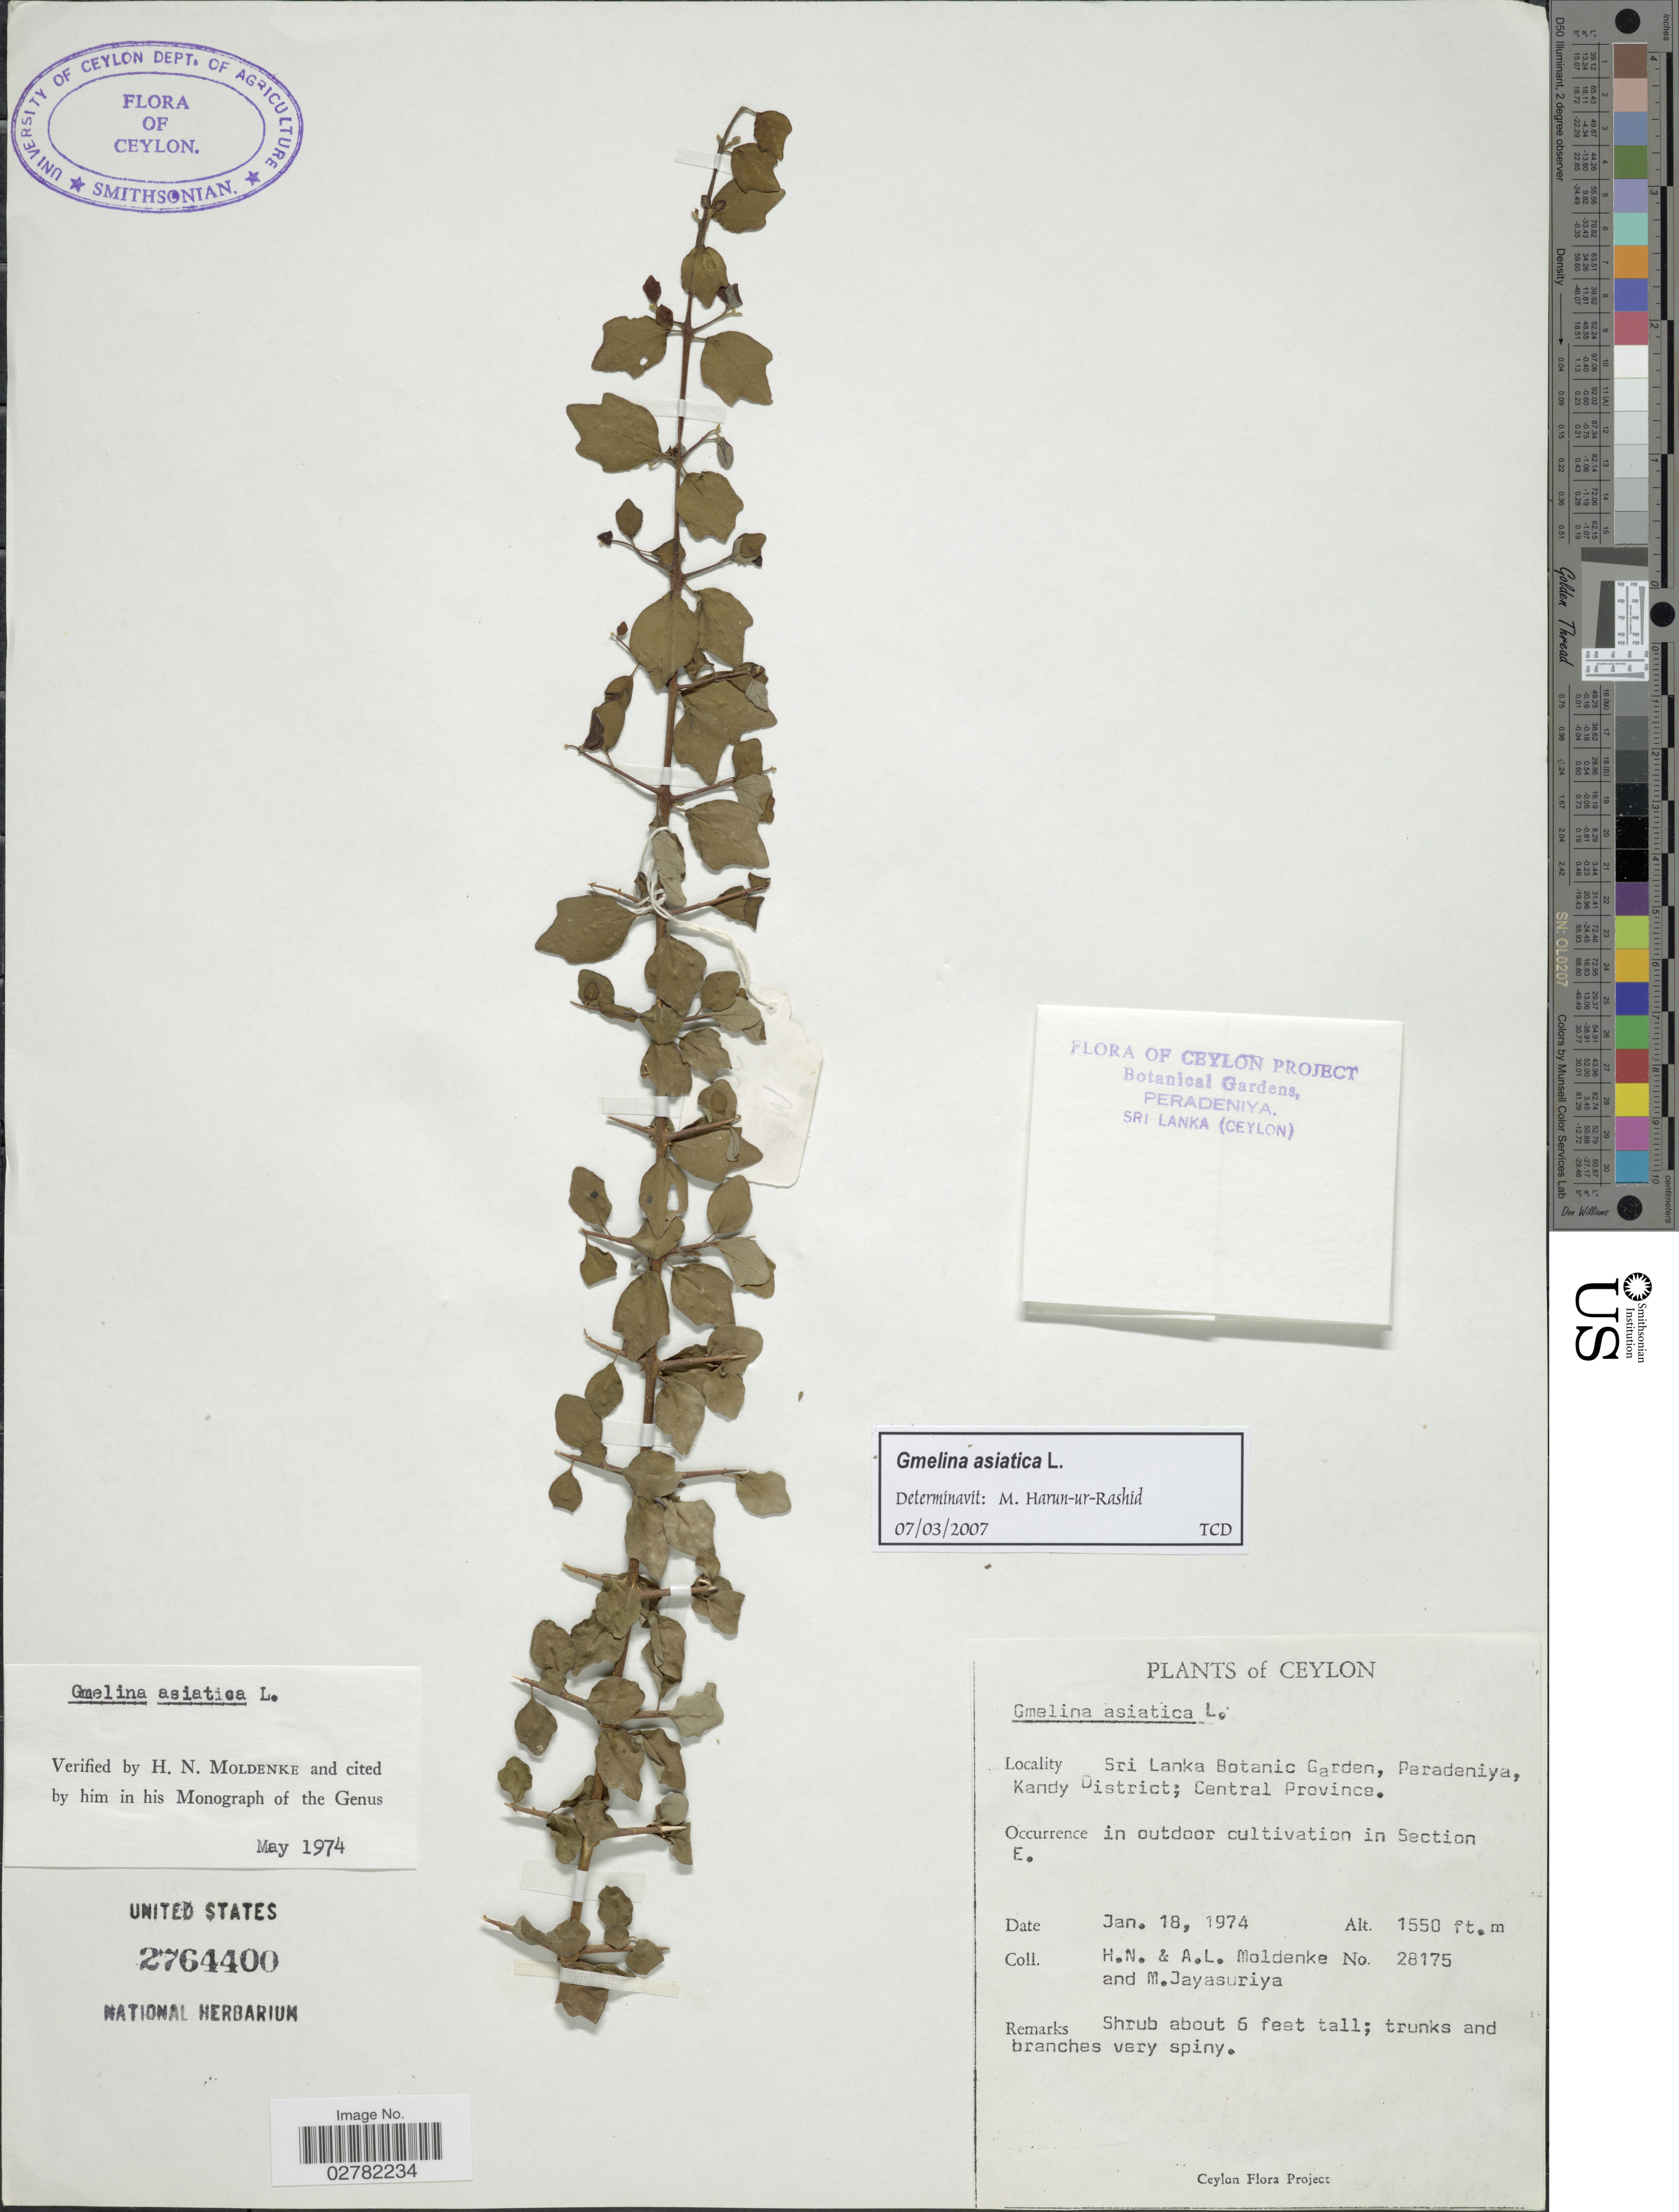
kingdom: Plantae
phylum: Tracheophyta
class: Magnoliopsida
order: Lamiales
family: Lamiaceae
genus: Gmelina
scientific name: Gmelina asiatica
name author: L.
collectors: H. N. Moldenke, A. L. Moldenke & M. Jayasuriya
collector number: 28175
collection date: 1974-01-18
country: Sri Lanka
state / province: Central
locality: Ceylon. Sri Lanka Botanic Garden, Peradeniya, Kandy District; Central Province. In outdoor cultivation in Section E.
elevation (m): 472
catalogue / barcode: US 2764400